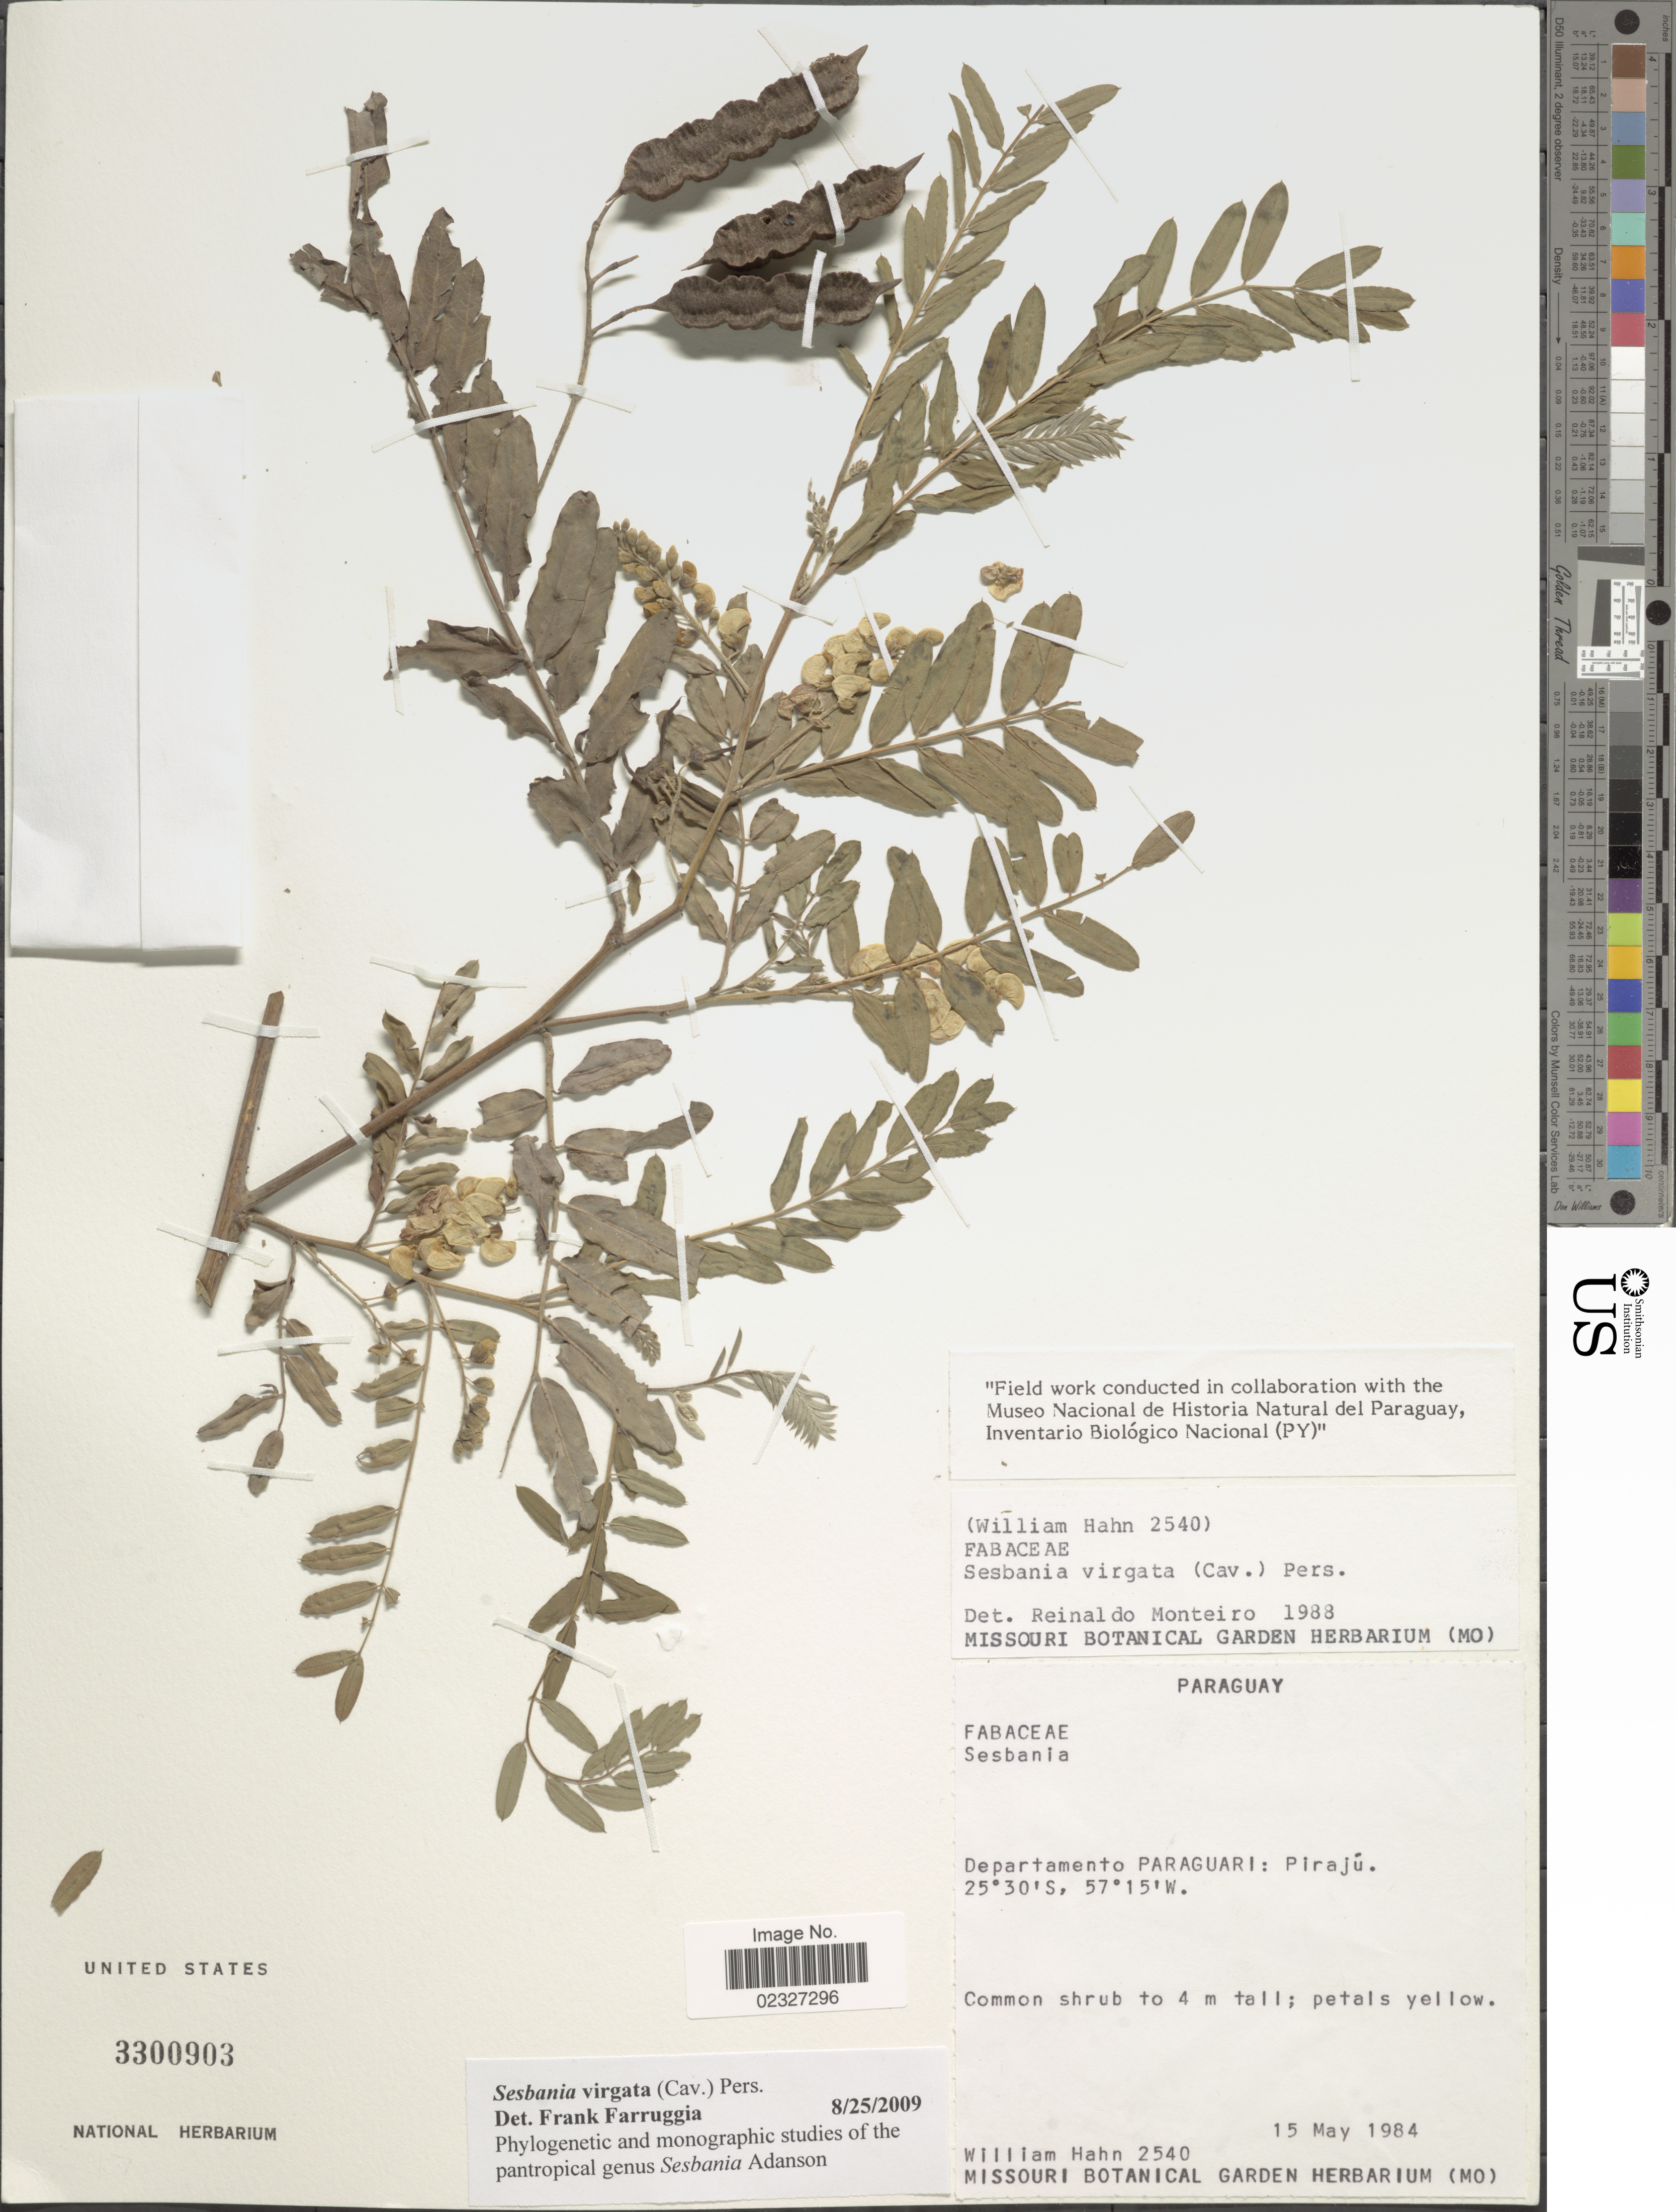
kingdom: Plantae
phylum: Tracheophyta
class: Magnoliopsida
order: Fabales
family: Fabaceae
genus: Sesbania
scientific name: Sesbania virgata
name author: (Cav.) Pers.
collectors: W. Hahn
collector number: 2540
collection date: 1984-05-15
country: Paraguay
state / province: Paraguari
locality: Piraju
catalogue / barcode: US 3300903